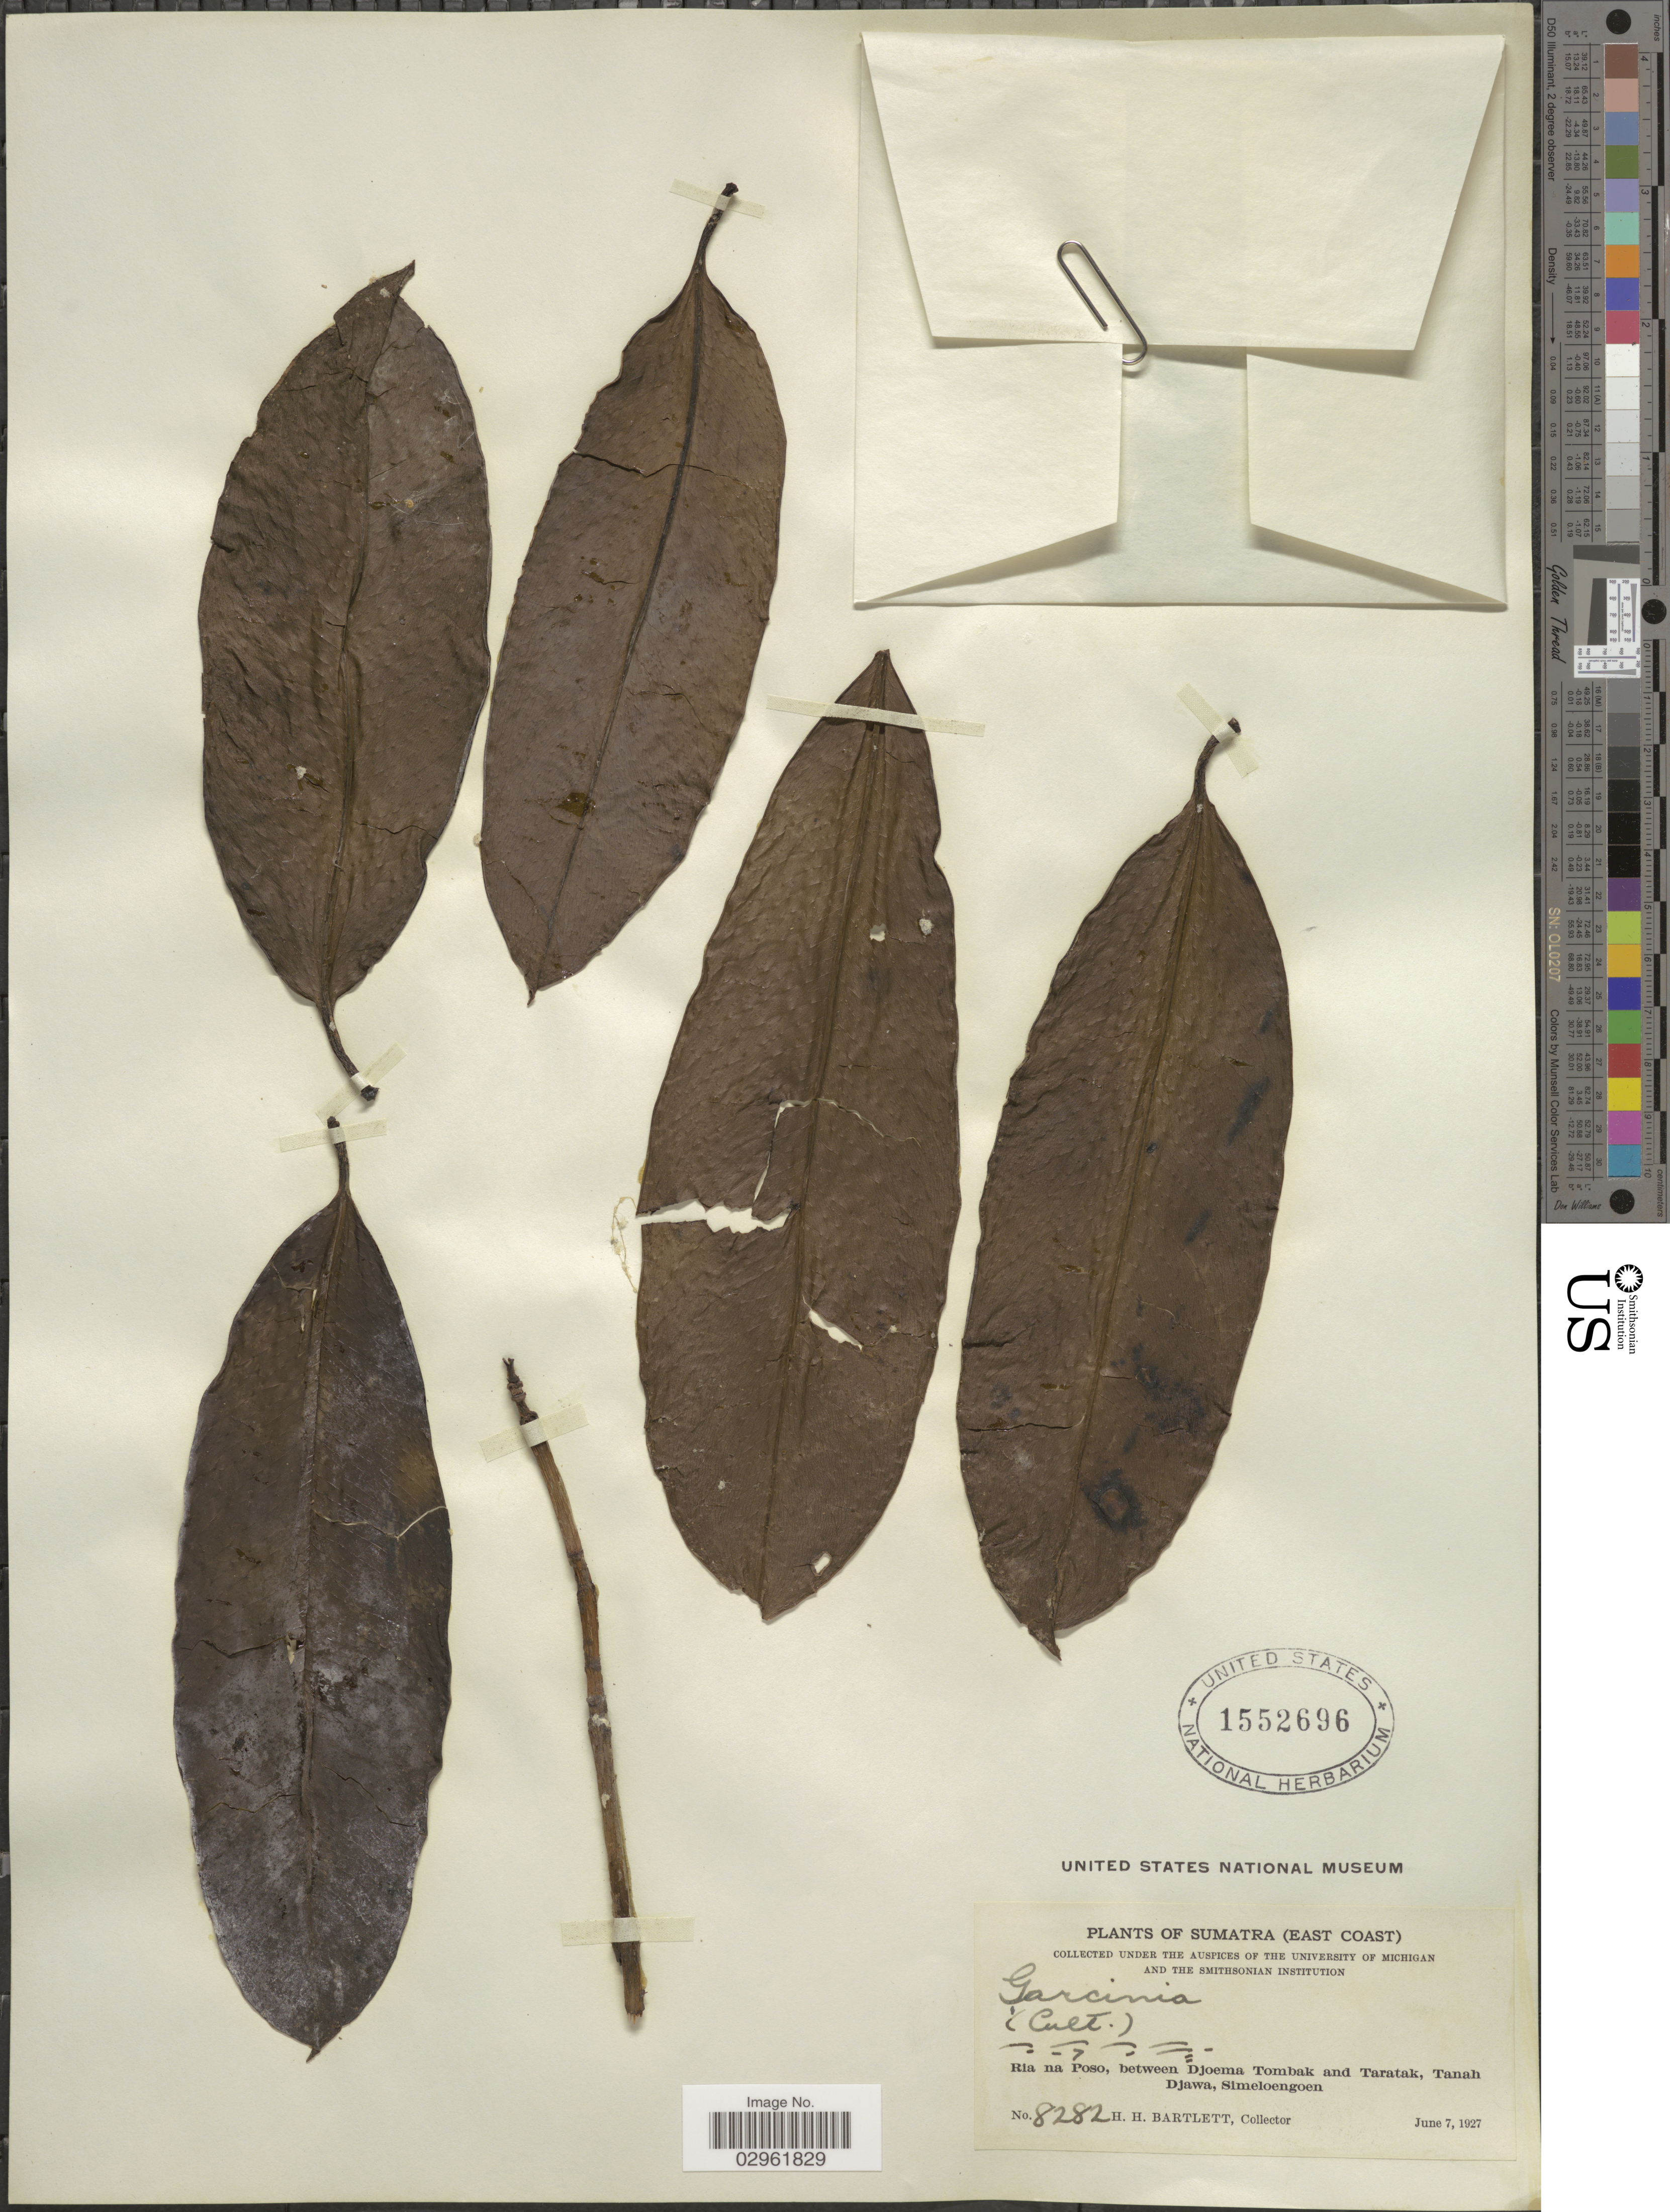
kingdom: Plantae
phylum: Tracheophyta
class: Magnoliopsida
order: Malpighiales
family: Clusiaceae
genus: Garcinia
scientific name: Garcinia sp.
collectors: H. H. Bartlett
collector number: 8282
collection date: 1927-06-07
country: Indonesia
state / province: Sumatra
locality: Sumatra (East Coast), Ria na Poso, between Djoema Tombak and Taratak, Tanah Djawa, Simeloengoen.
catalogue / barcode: US 1552696